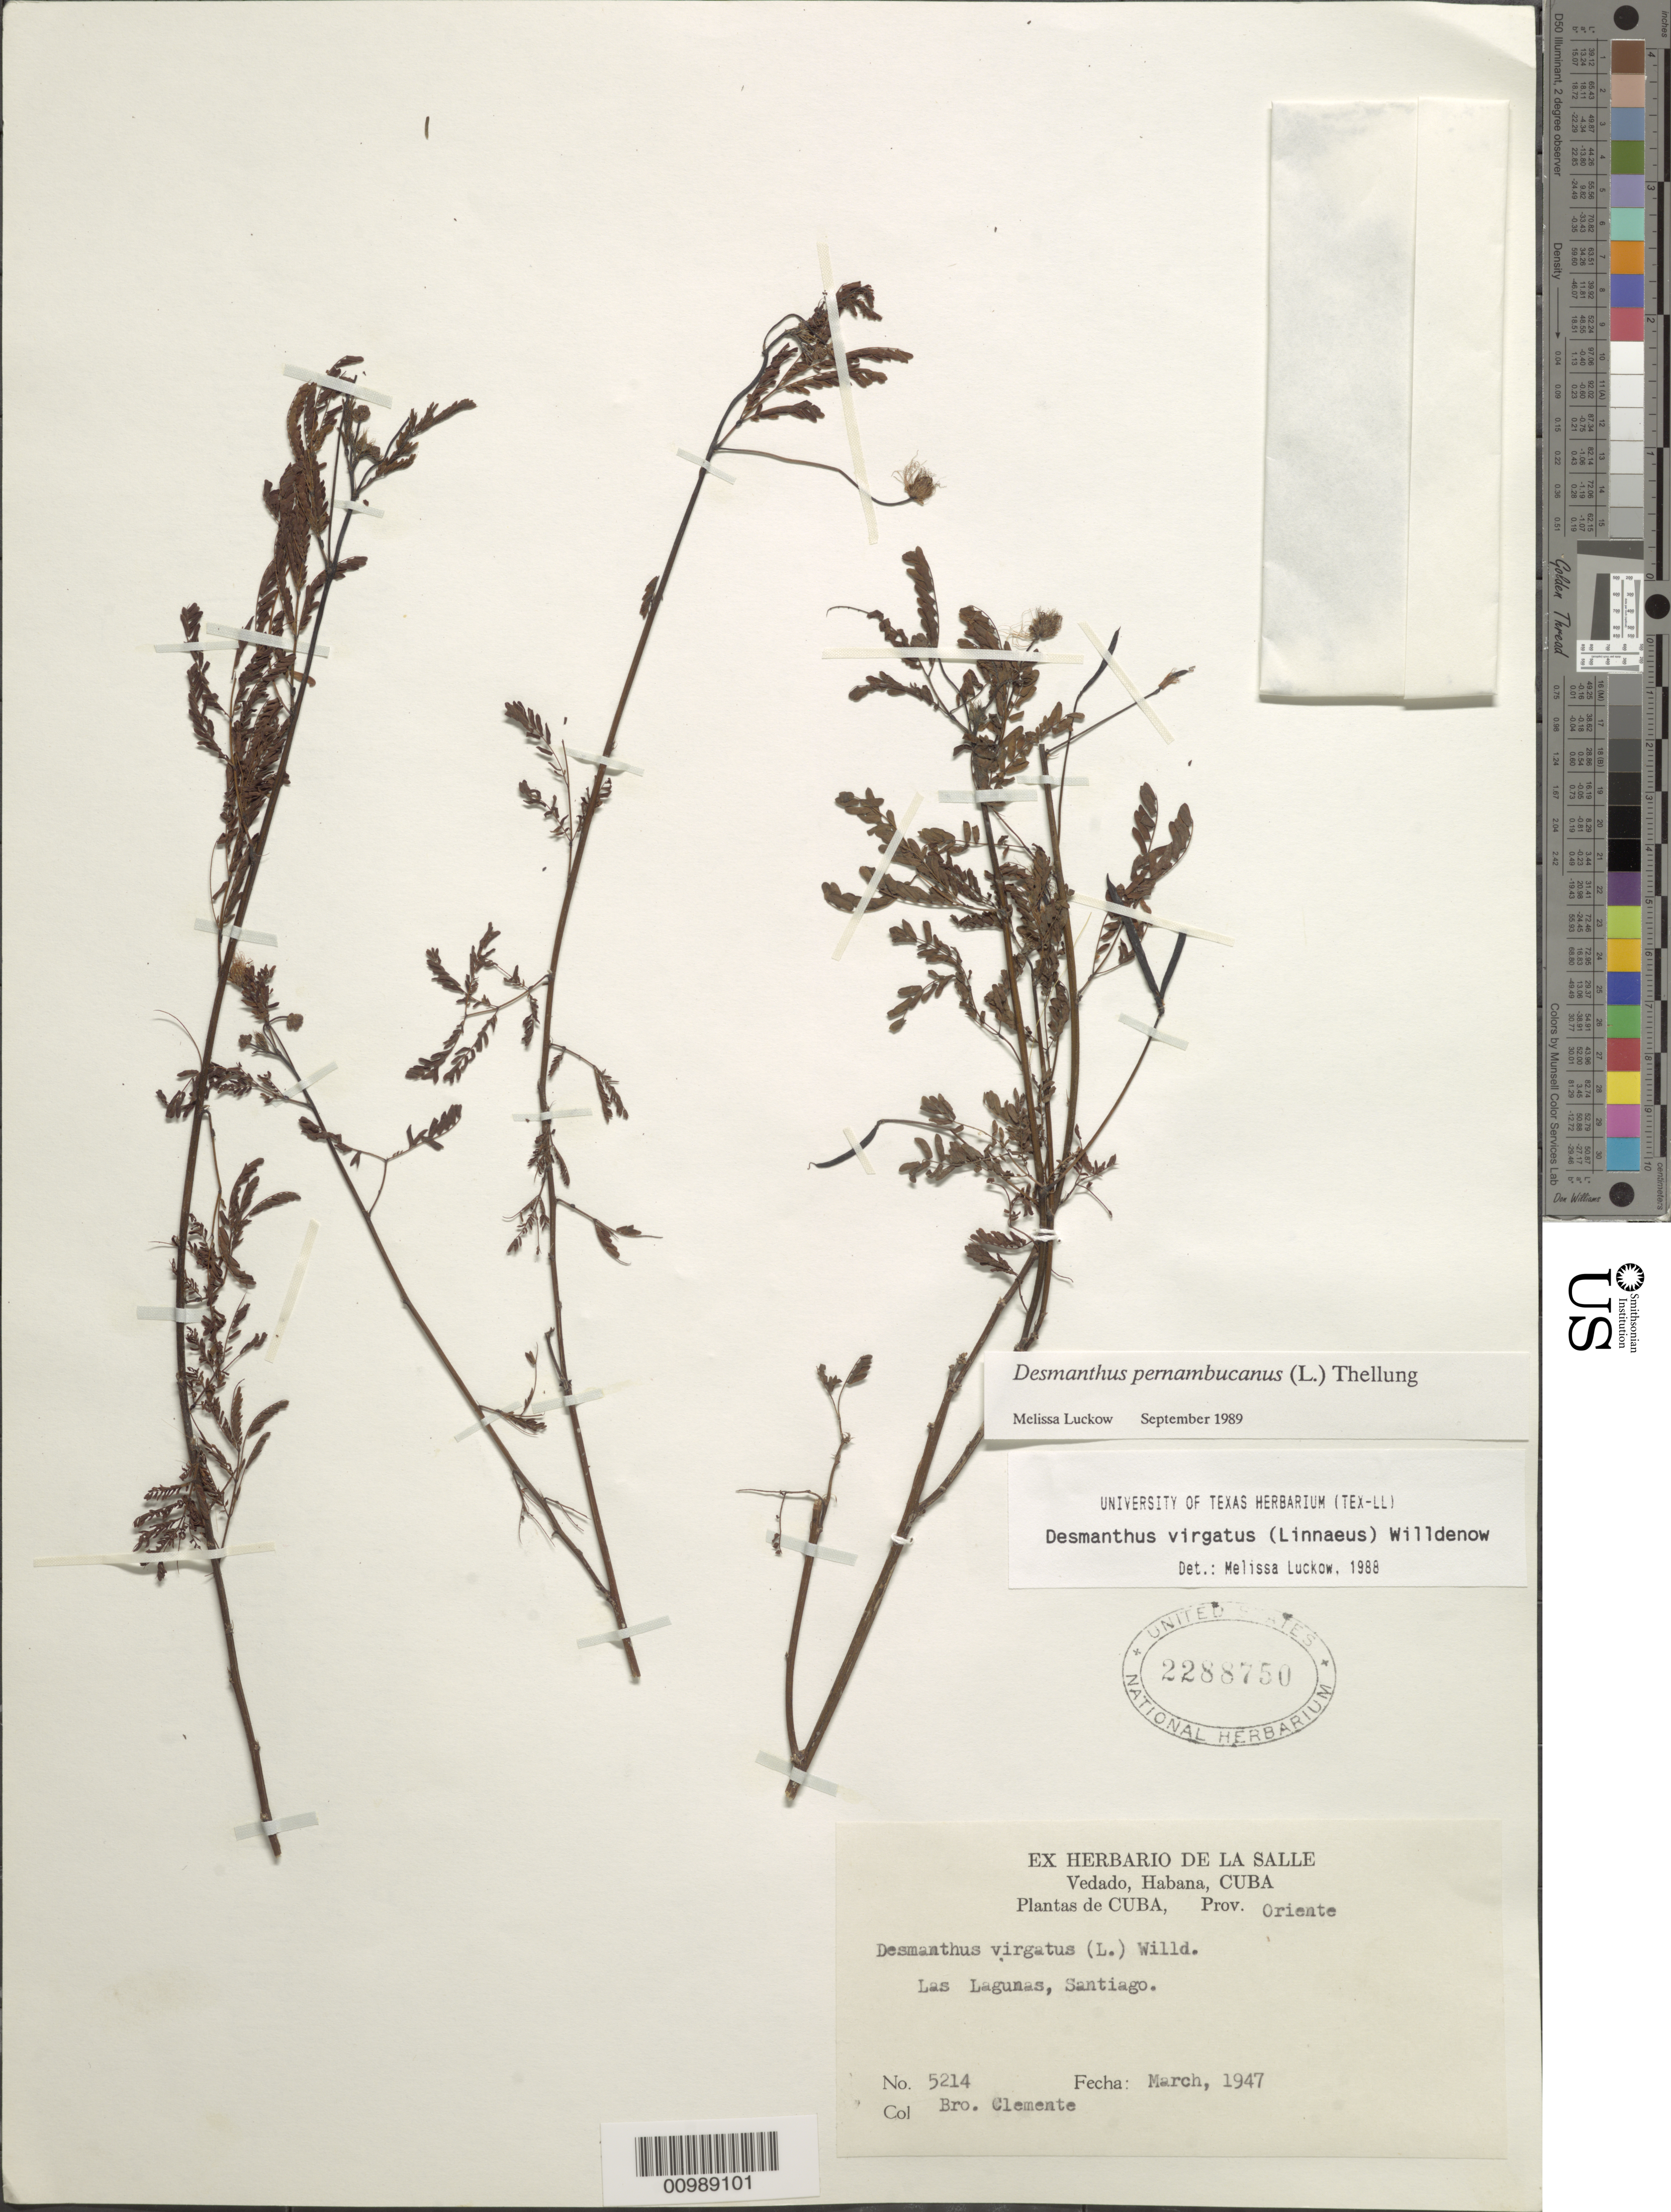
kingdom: Plantae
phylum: Tracheophyta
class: Magnoliopsida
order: Fabales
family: Fabaceae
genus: Desmanthus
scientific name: Desmanthus pernambucanus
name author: (L.) Thell.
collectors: Bro. Clemente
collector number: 5214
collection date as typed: Mar 1947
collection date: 1947-03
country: Cuba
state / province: Santiago de Cuba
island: Cuba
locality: Las Lagunas, Santiago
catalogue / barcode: US 2288750